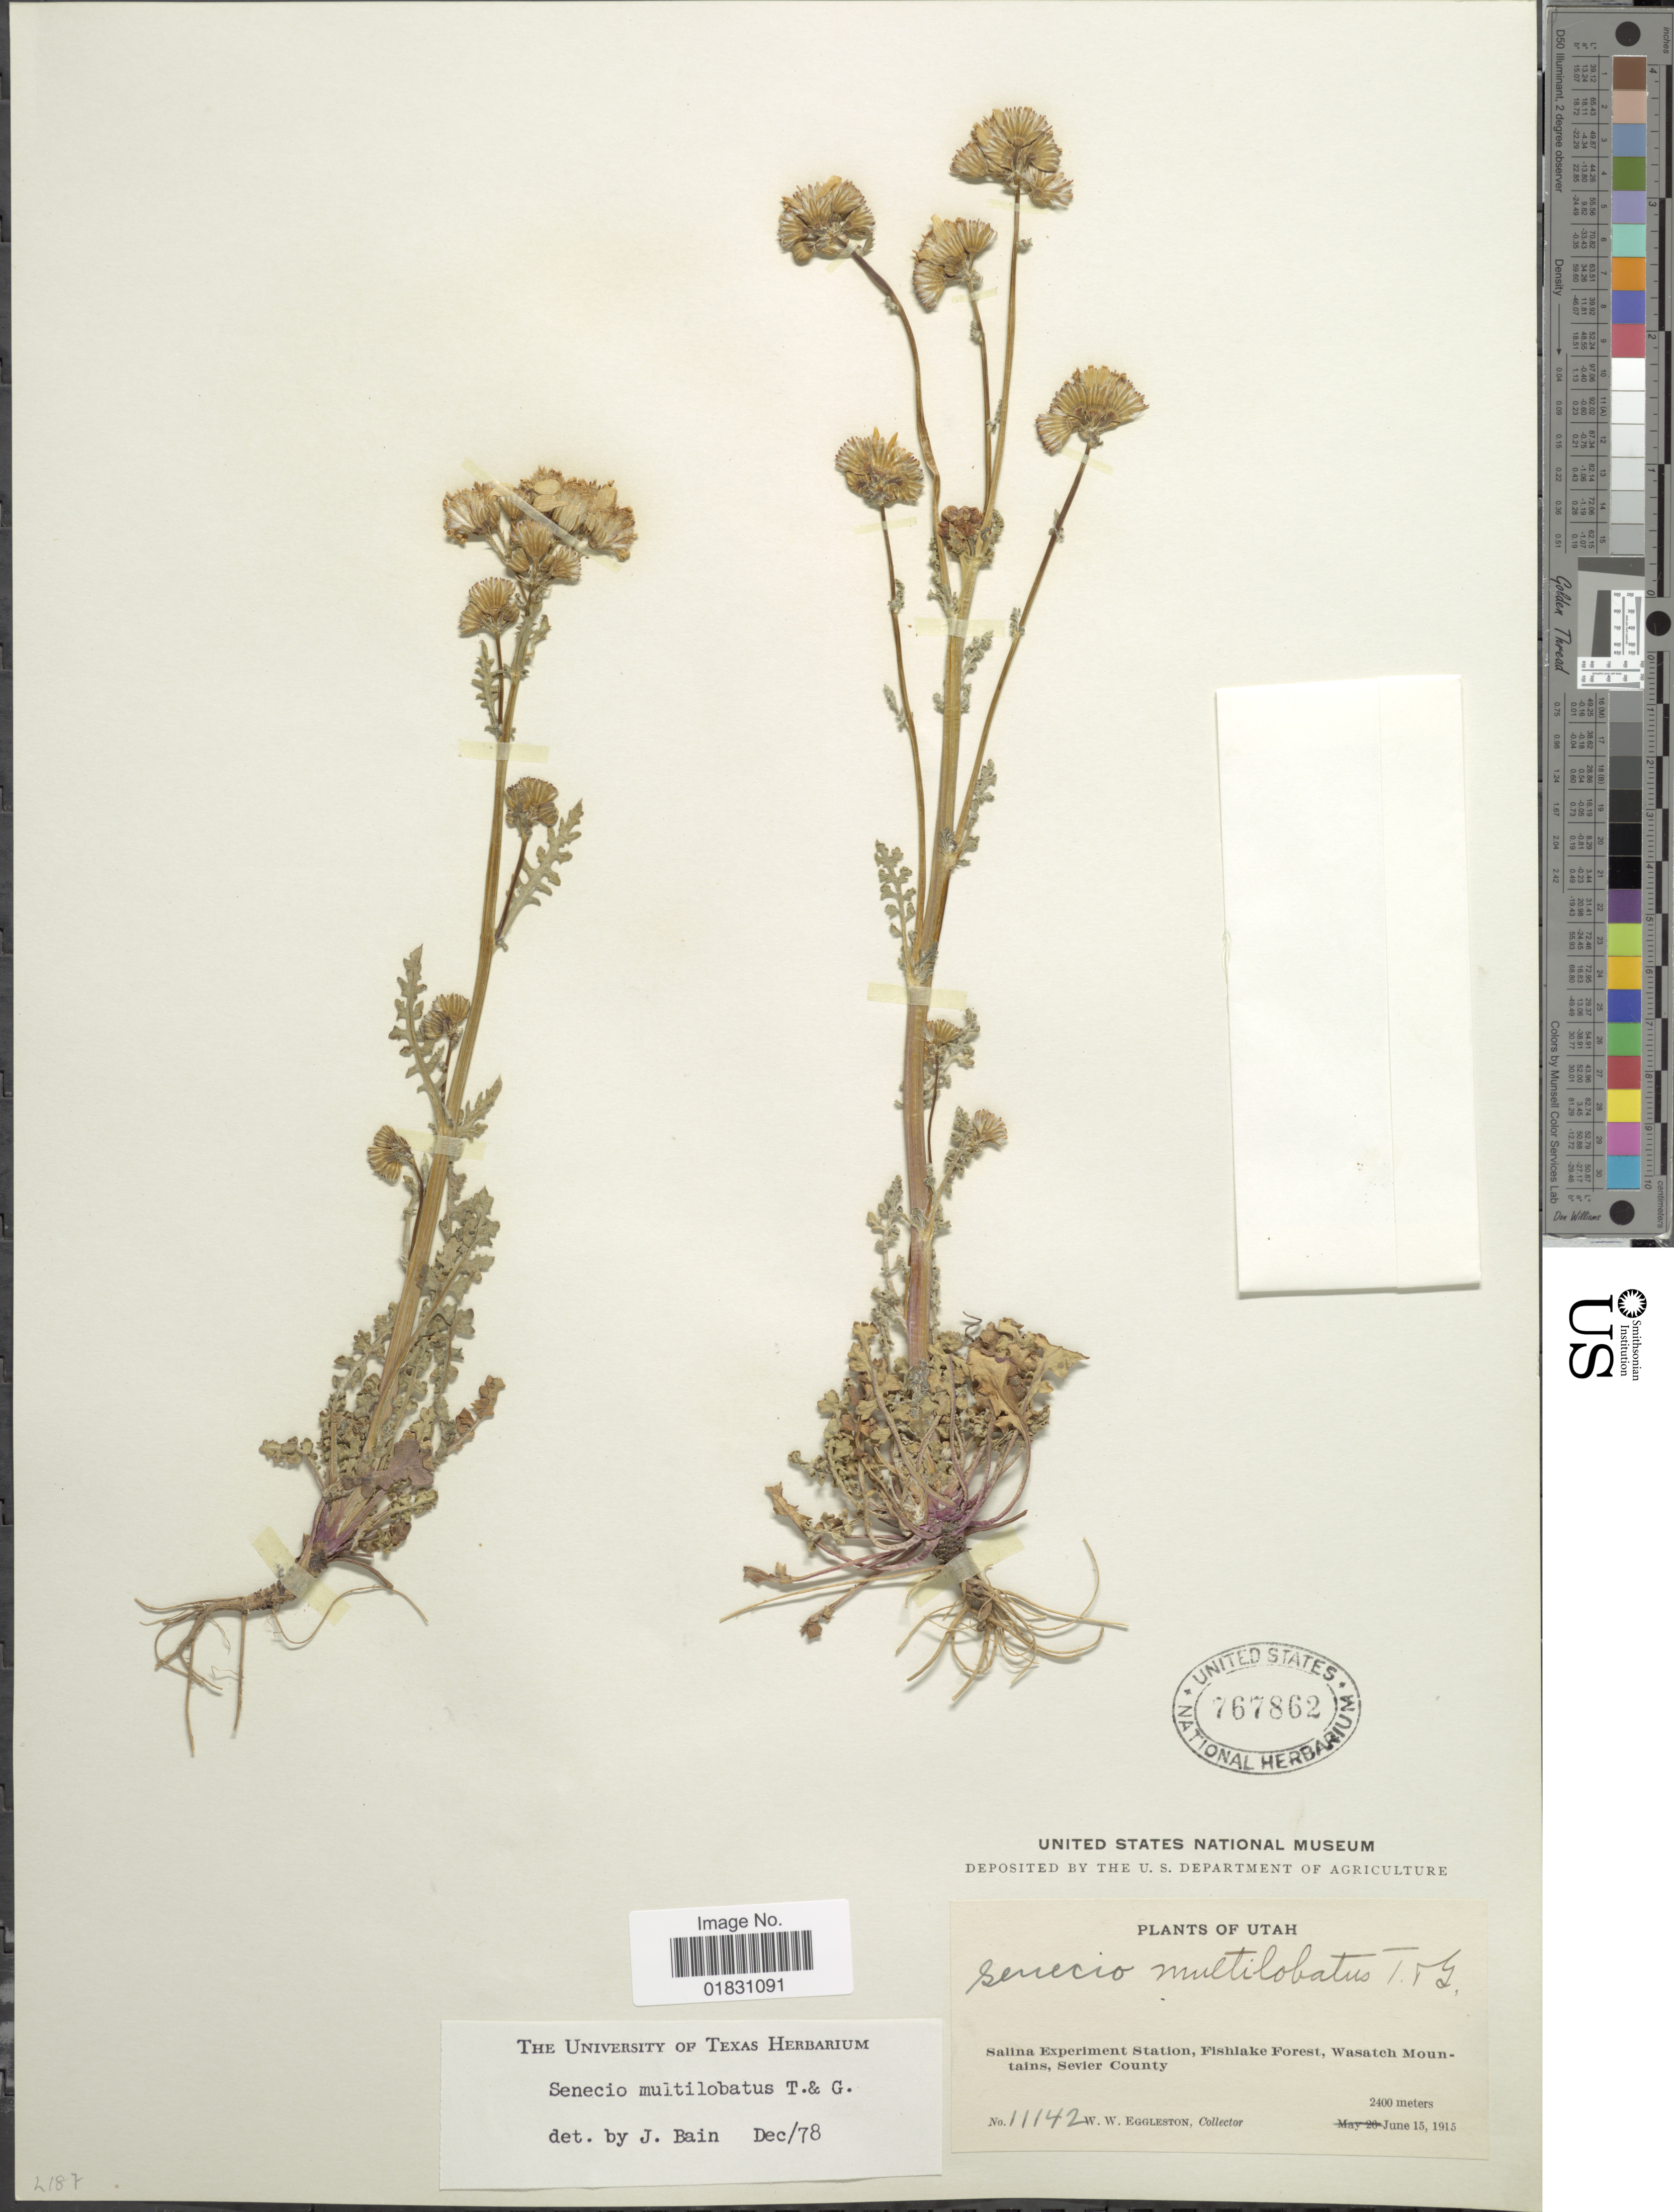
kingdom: Plantae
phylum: Tracheophyta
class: Magnoliopsida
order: Asterales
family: Asteraceae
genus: Packera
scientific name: Packera multilobata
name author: (Torr. & A. Gray) W.A. Weber & Á. Löve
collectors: W. W. Eggleston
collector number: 11142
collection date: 1915-06-15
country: United States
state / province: Utah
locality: Salina Experiment Station, Fishlake Forest, Wasatch Mountains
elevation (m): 2400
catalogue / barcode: US 767862